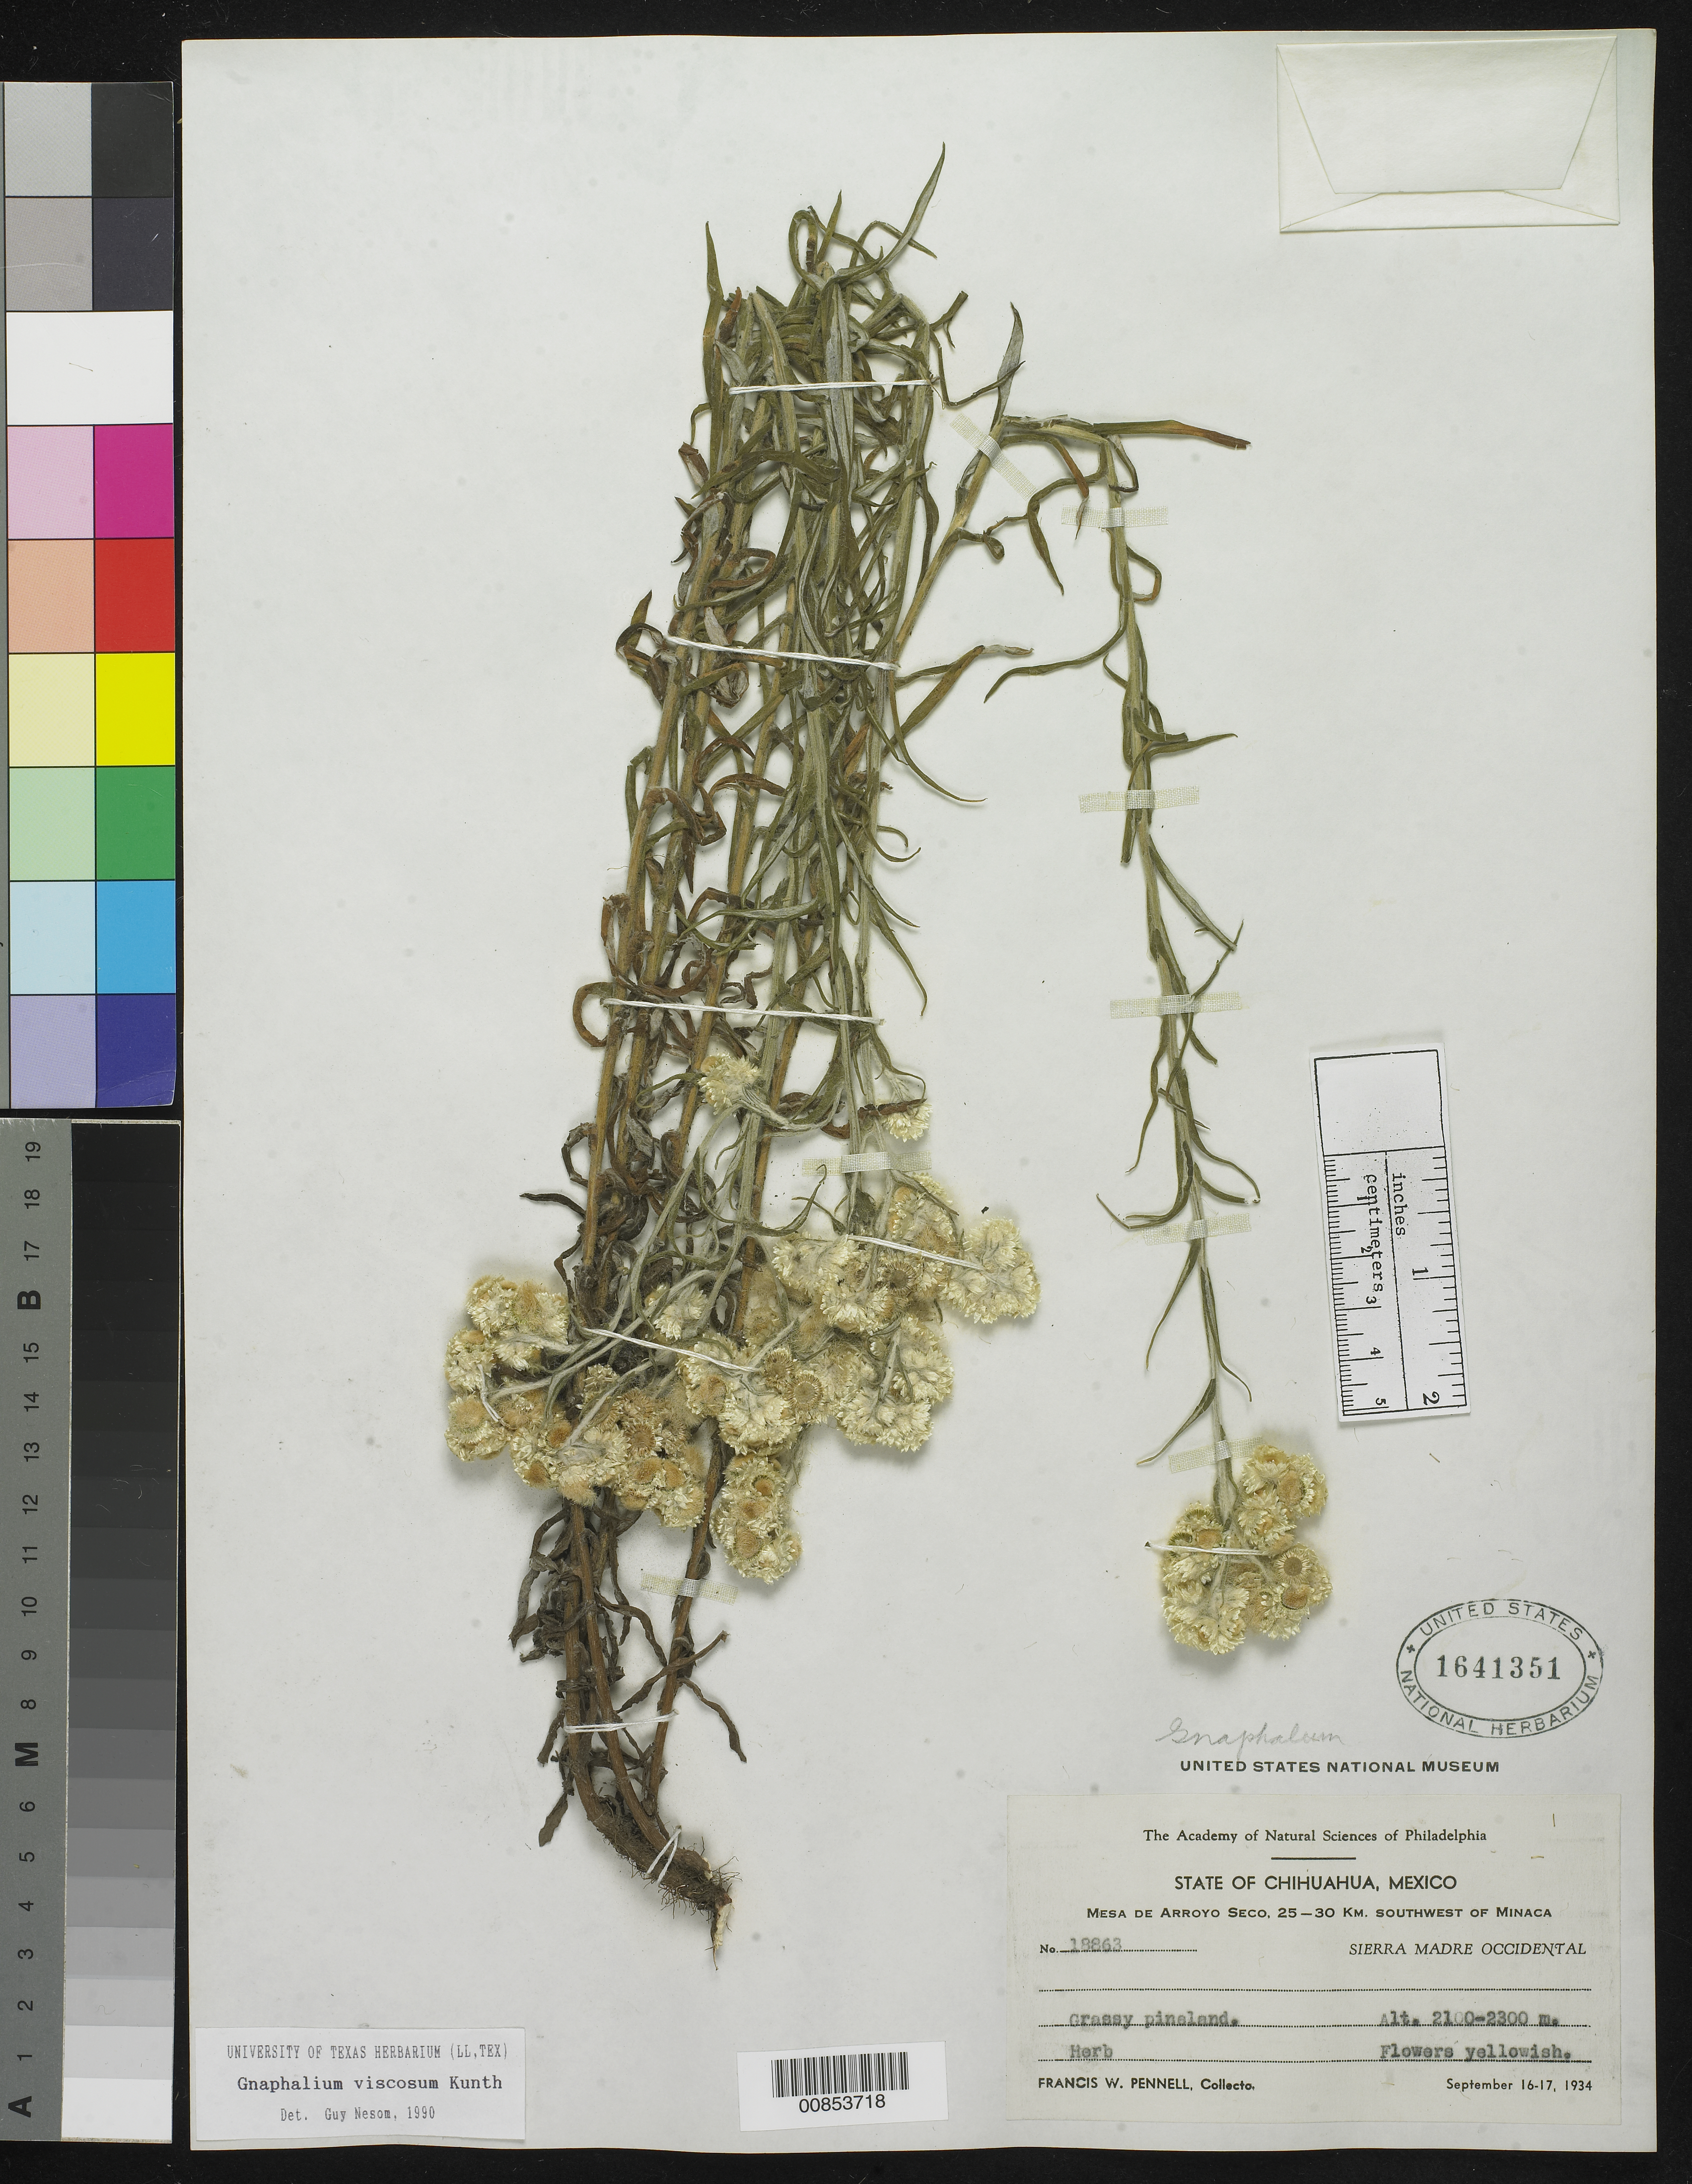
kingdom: Plantae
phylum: Tracheophyta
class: Magnoliopsida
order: Asterales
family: Asteraceae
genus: Pseudognaphalium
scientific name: Pseudognaphalium viscosum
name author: (Kunth) Anderb.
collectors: F. W. Pennell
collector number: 18863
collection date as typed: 16 Sep 1934 to 17 Sep 1934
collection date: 1934-09-16/1934-09-17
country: Mexico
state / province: Chihuahua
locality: Mesa de Arroyo Seco, 25-30 km. southwest of Miñaca.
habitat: Grassy pinelands.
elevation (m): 2300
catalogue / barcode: US 1641351